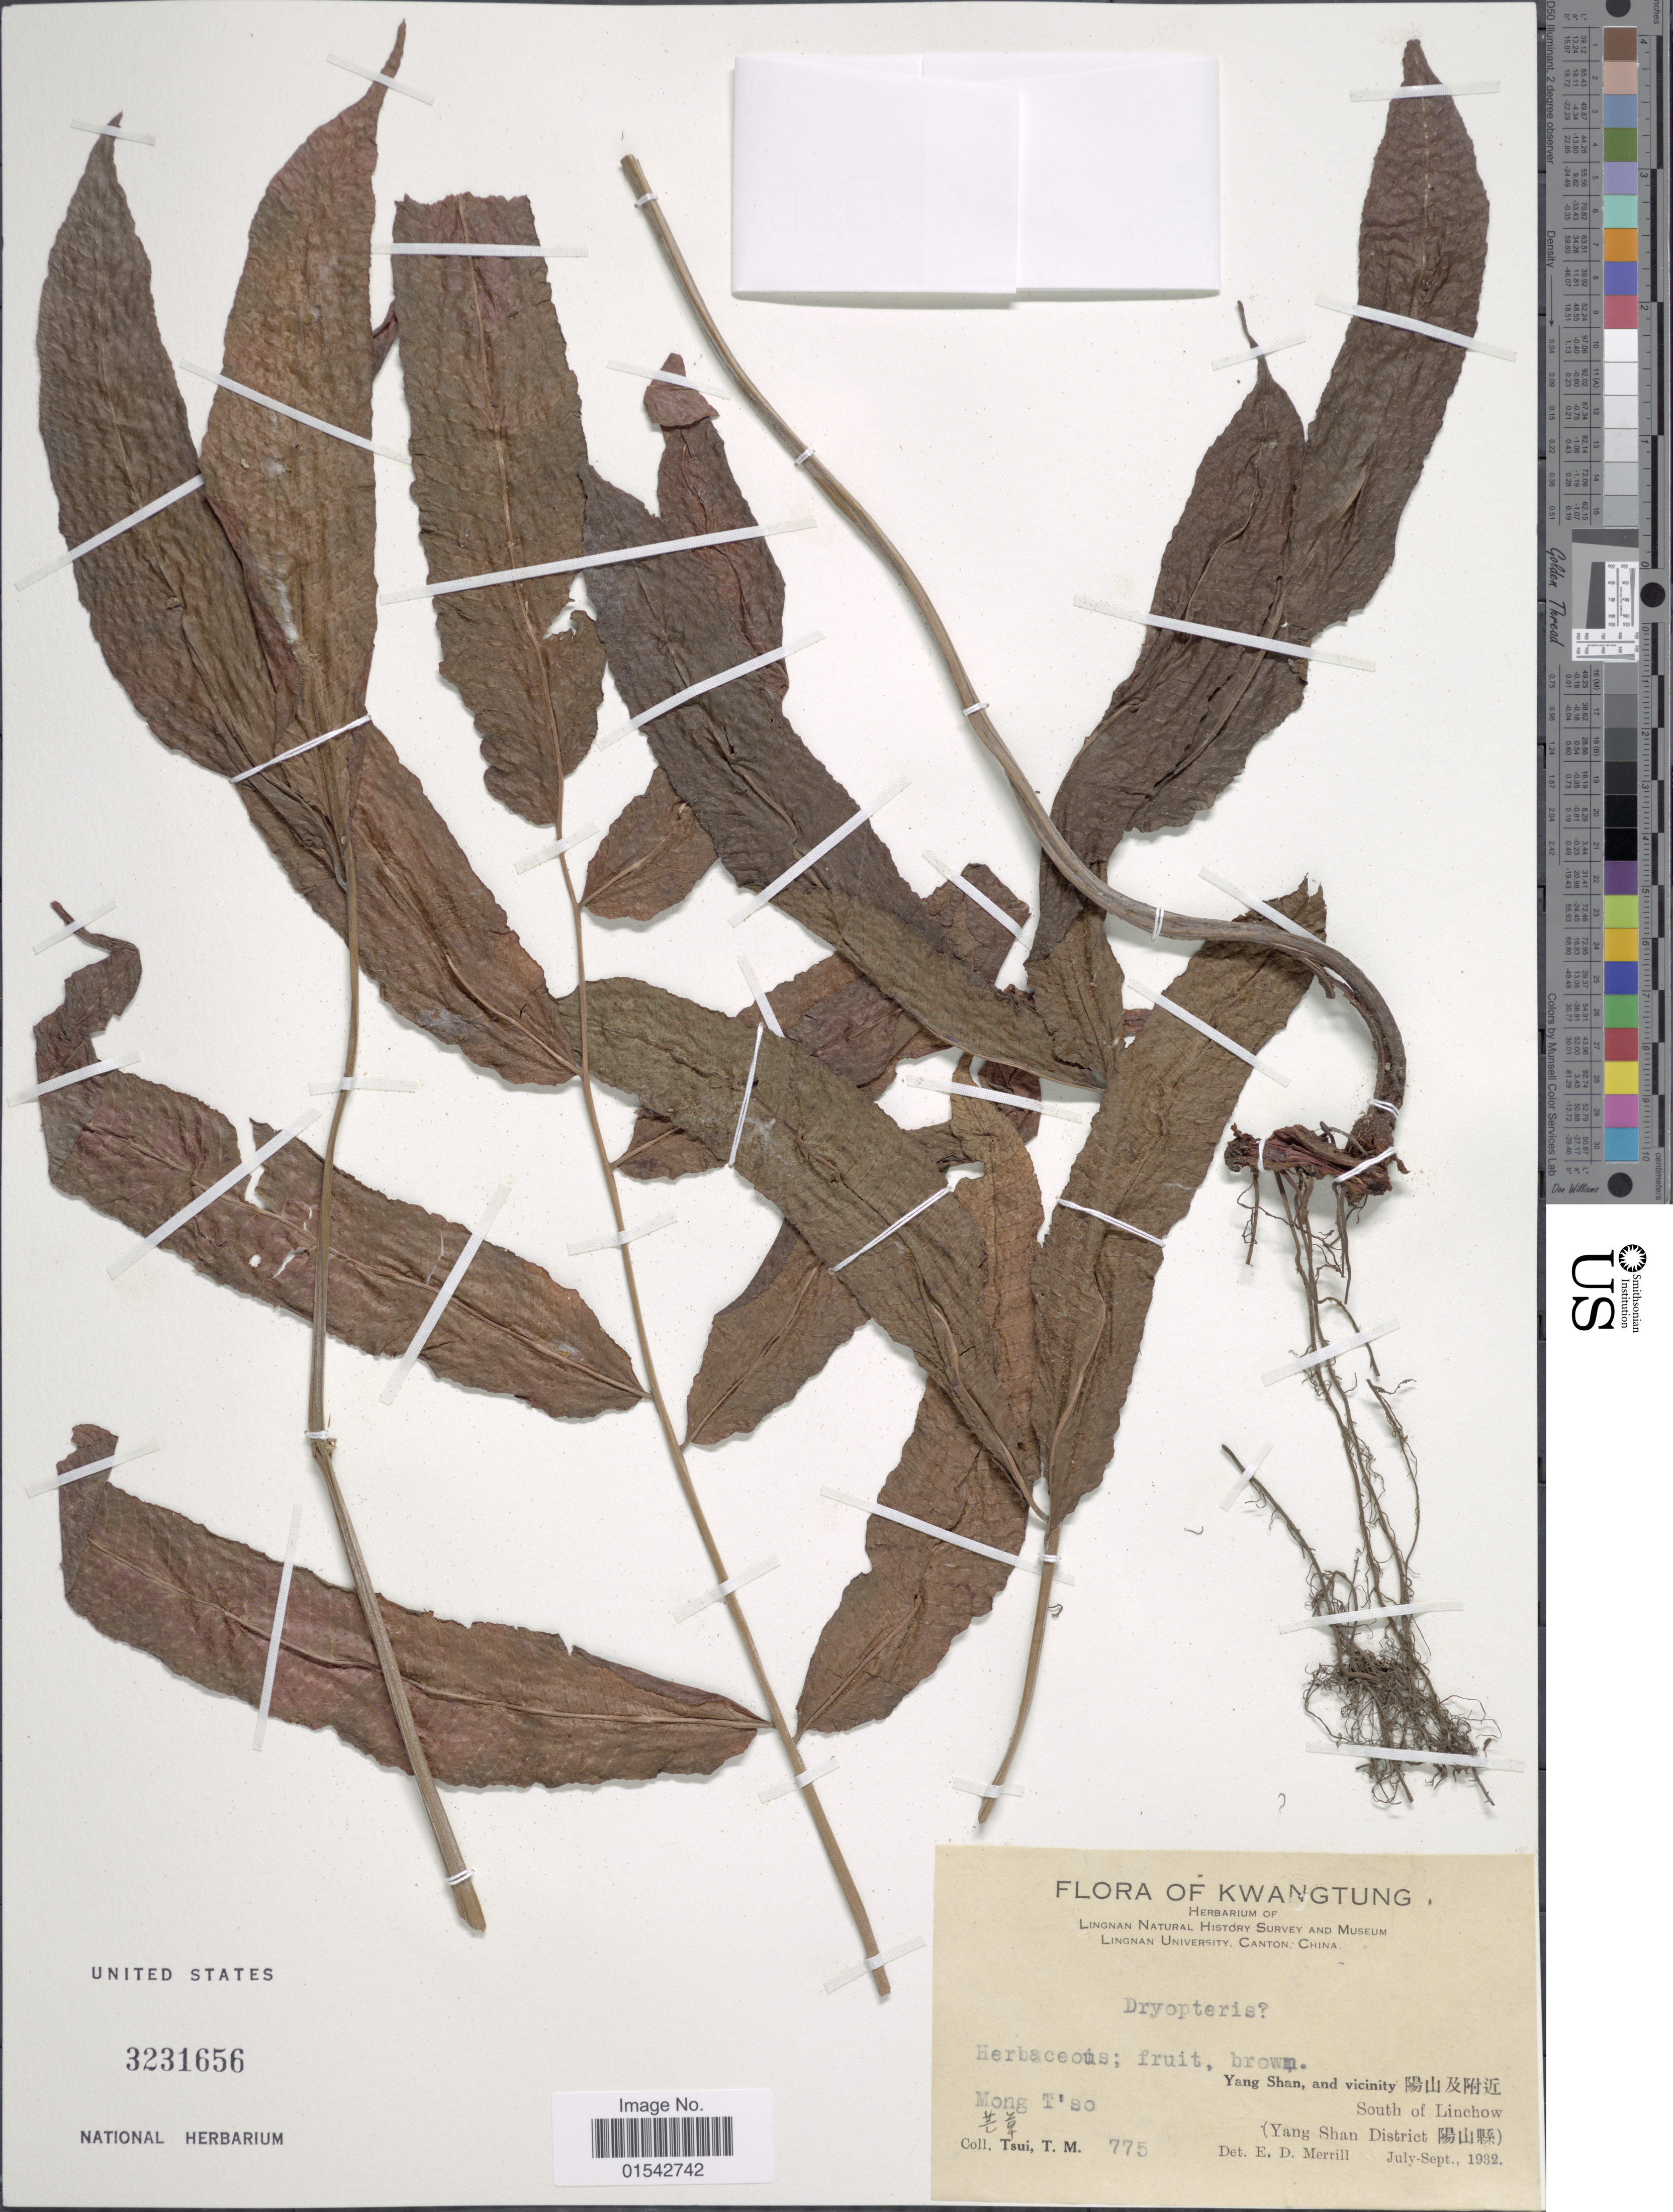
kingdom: Plantae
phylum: Tracheophyta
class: Polypodiopsida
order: Polypodiales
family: Thelypteridaceae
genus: Cyclosorus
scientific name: Cyclosorus sp.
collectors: T. Tsui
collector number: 775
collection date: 1932-07/1932-09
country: China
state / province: Guangdong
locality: Kwangtung, Mong T'so, Yang Shan, and vicinity, South of Linchow, (Yang Shan District)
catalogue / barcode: US 3231656